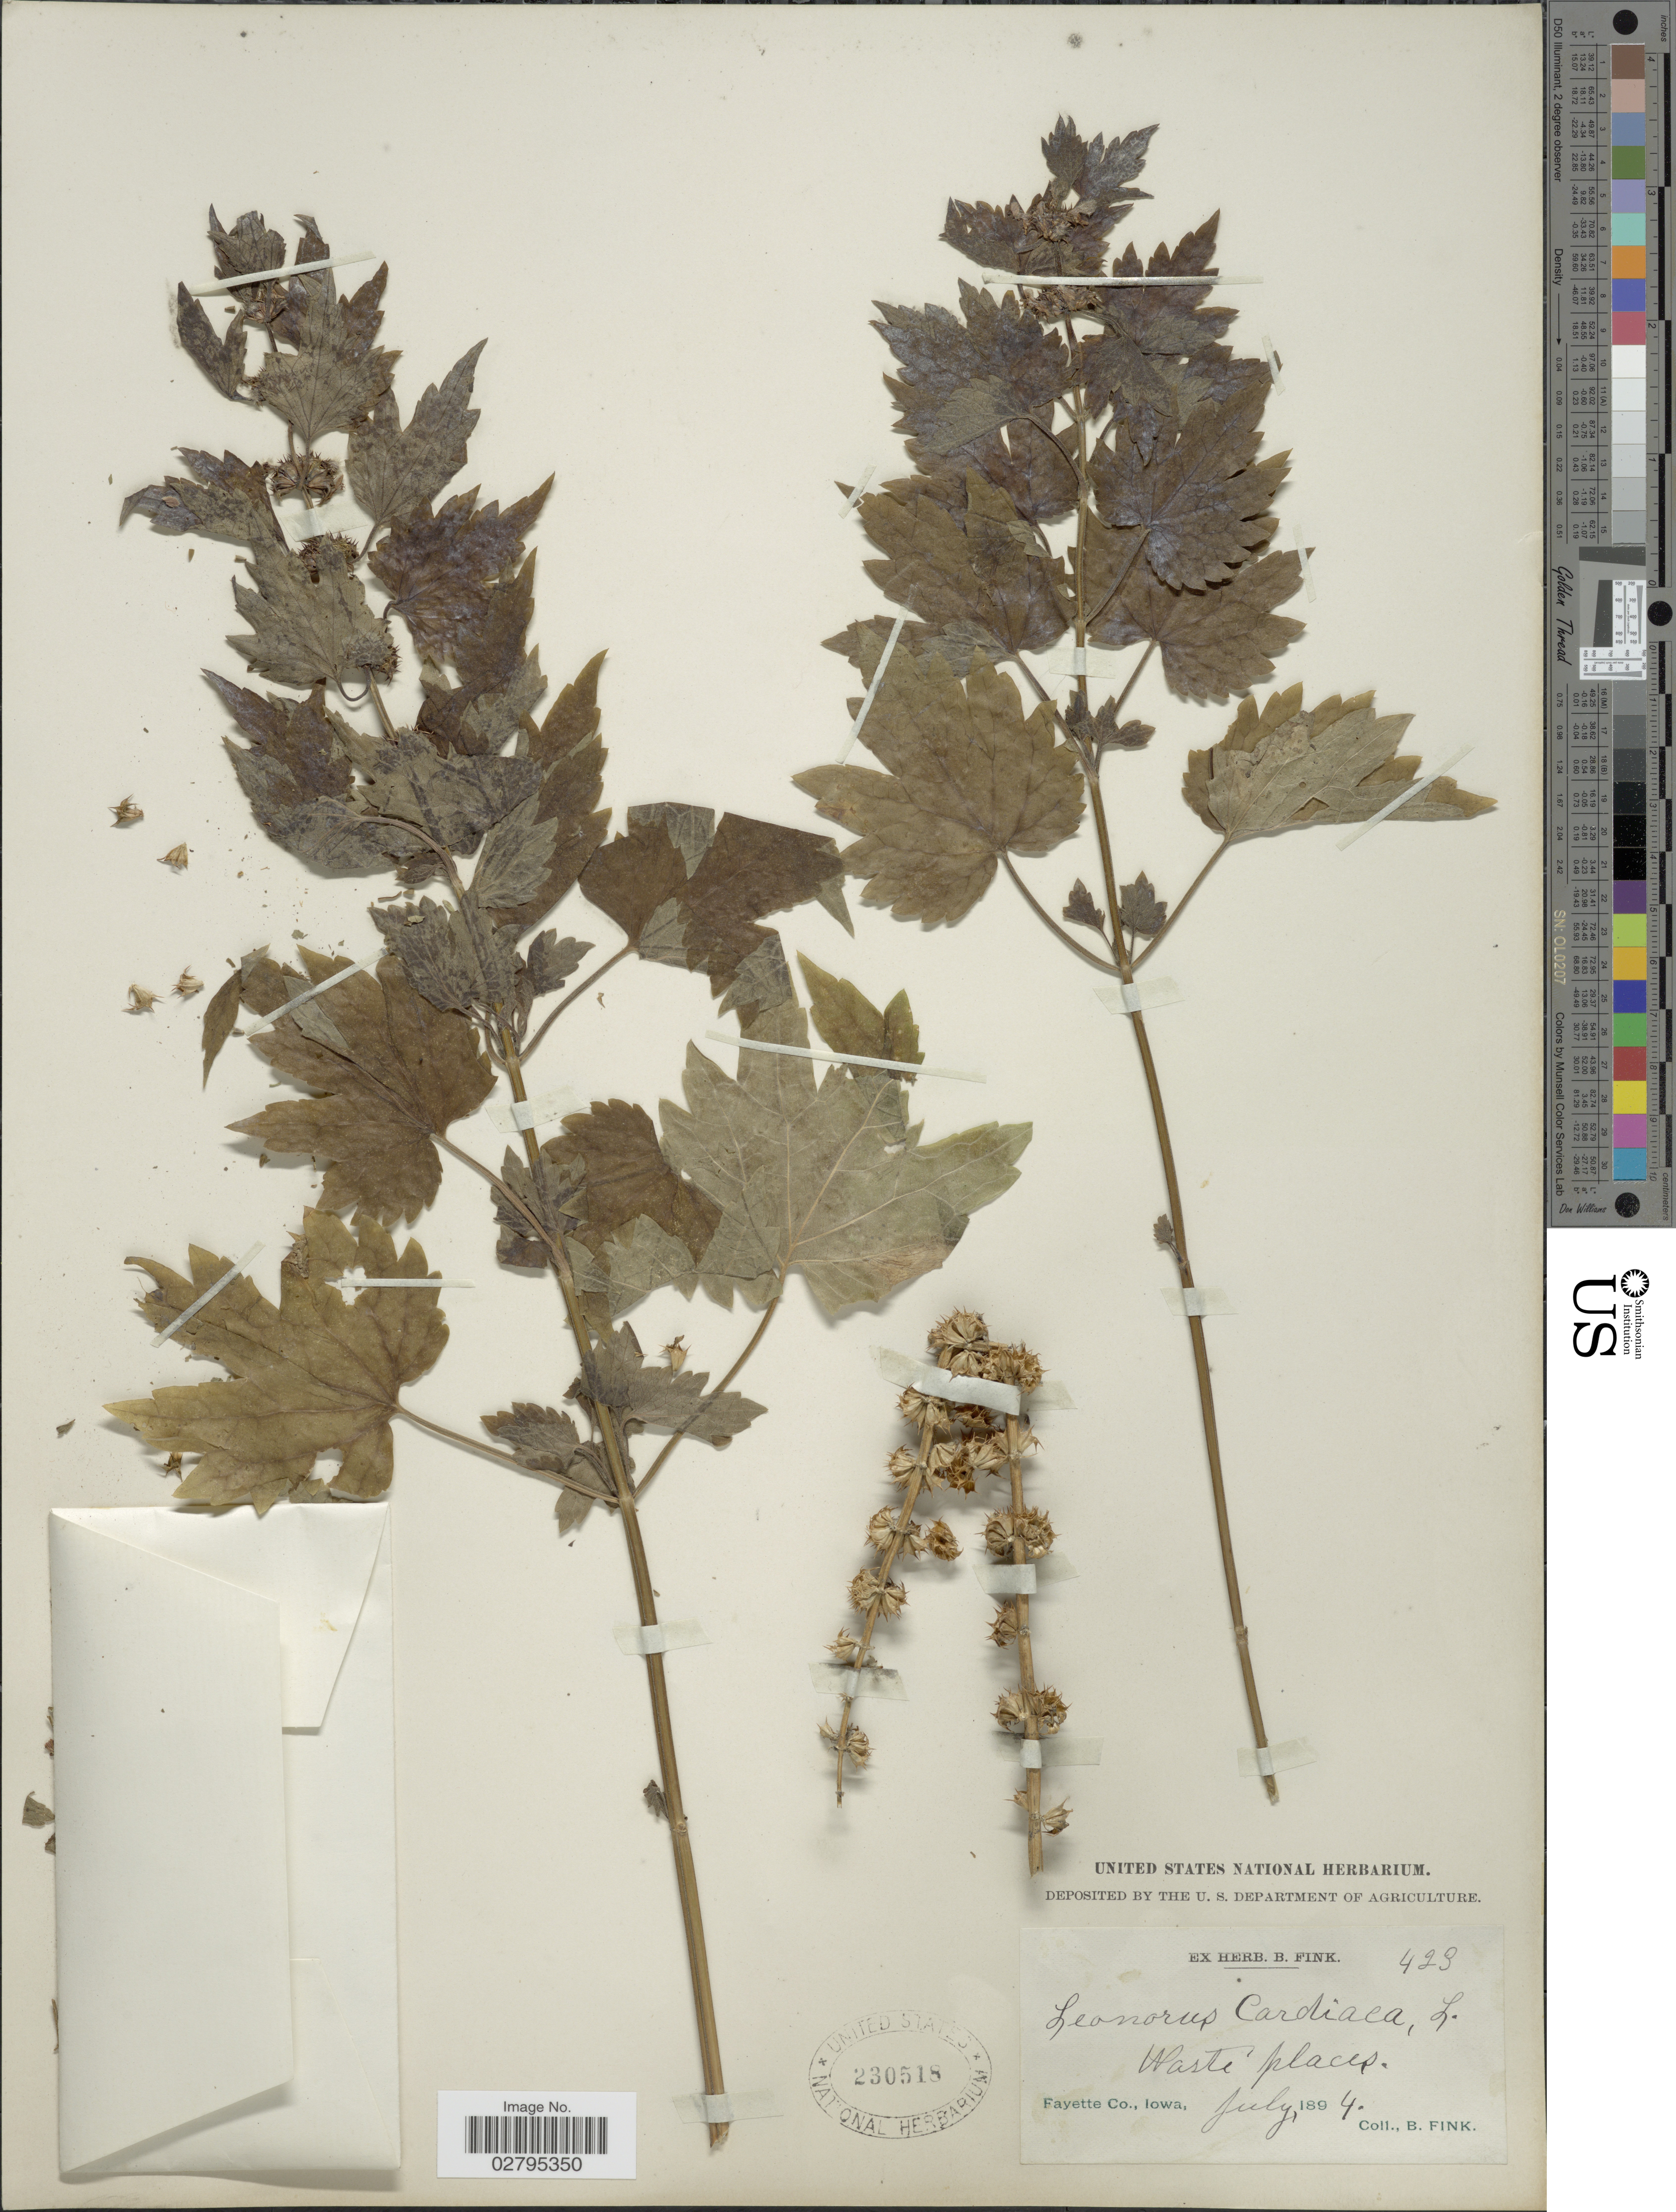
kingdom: Plantae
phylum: Tracheophyta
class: Magnoliopsida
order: Lamiales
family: Lamiaceae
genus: Leonurus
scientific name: Leonurus cardiaca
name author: L.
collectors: B. Fink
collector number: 423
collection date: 1894-07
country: United States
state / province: Iowa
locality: Fayette Co.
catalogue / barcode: US 230518